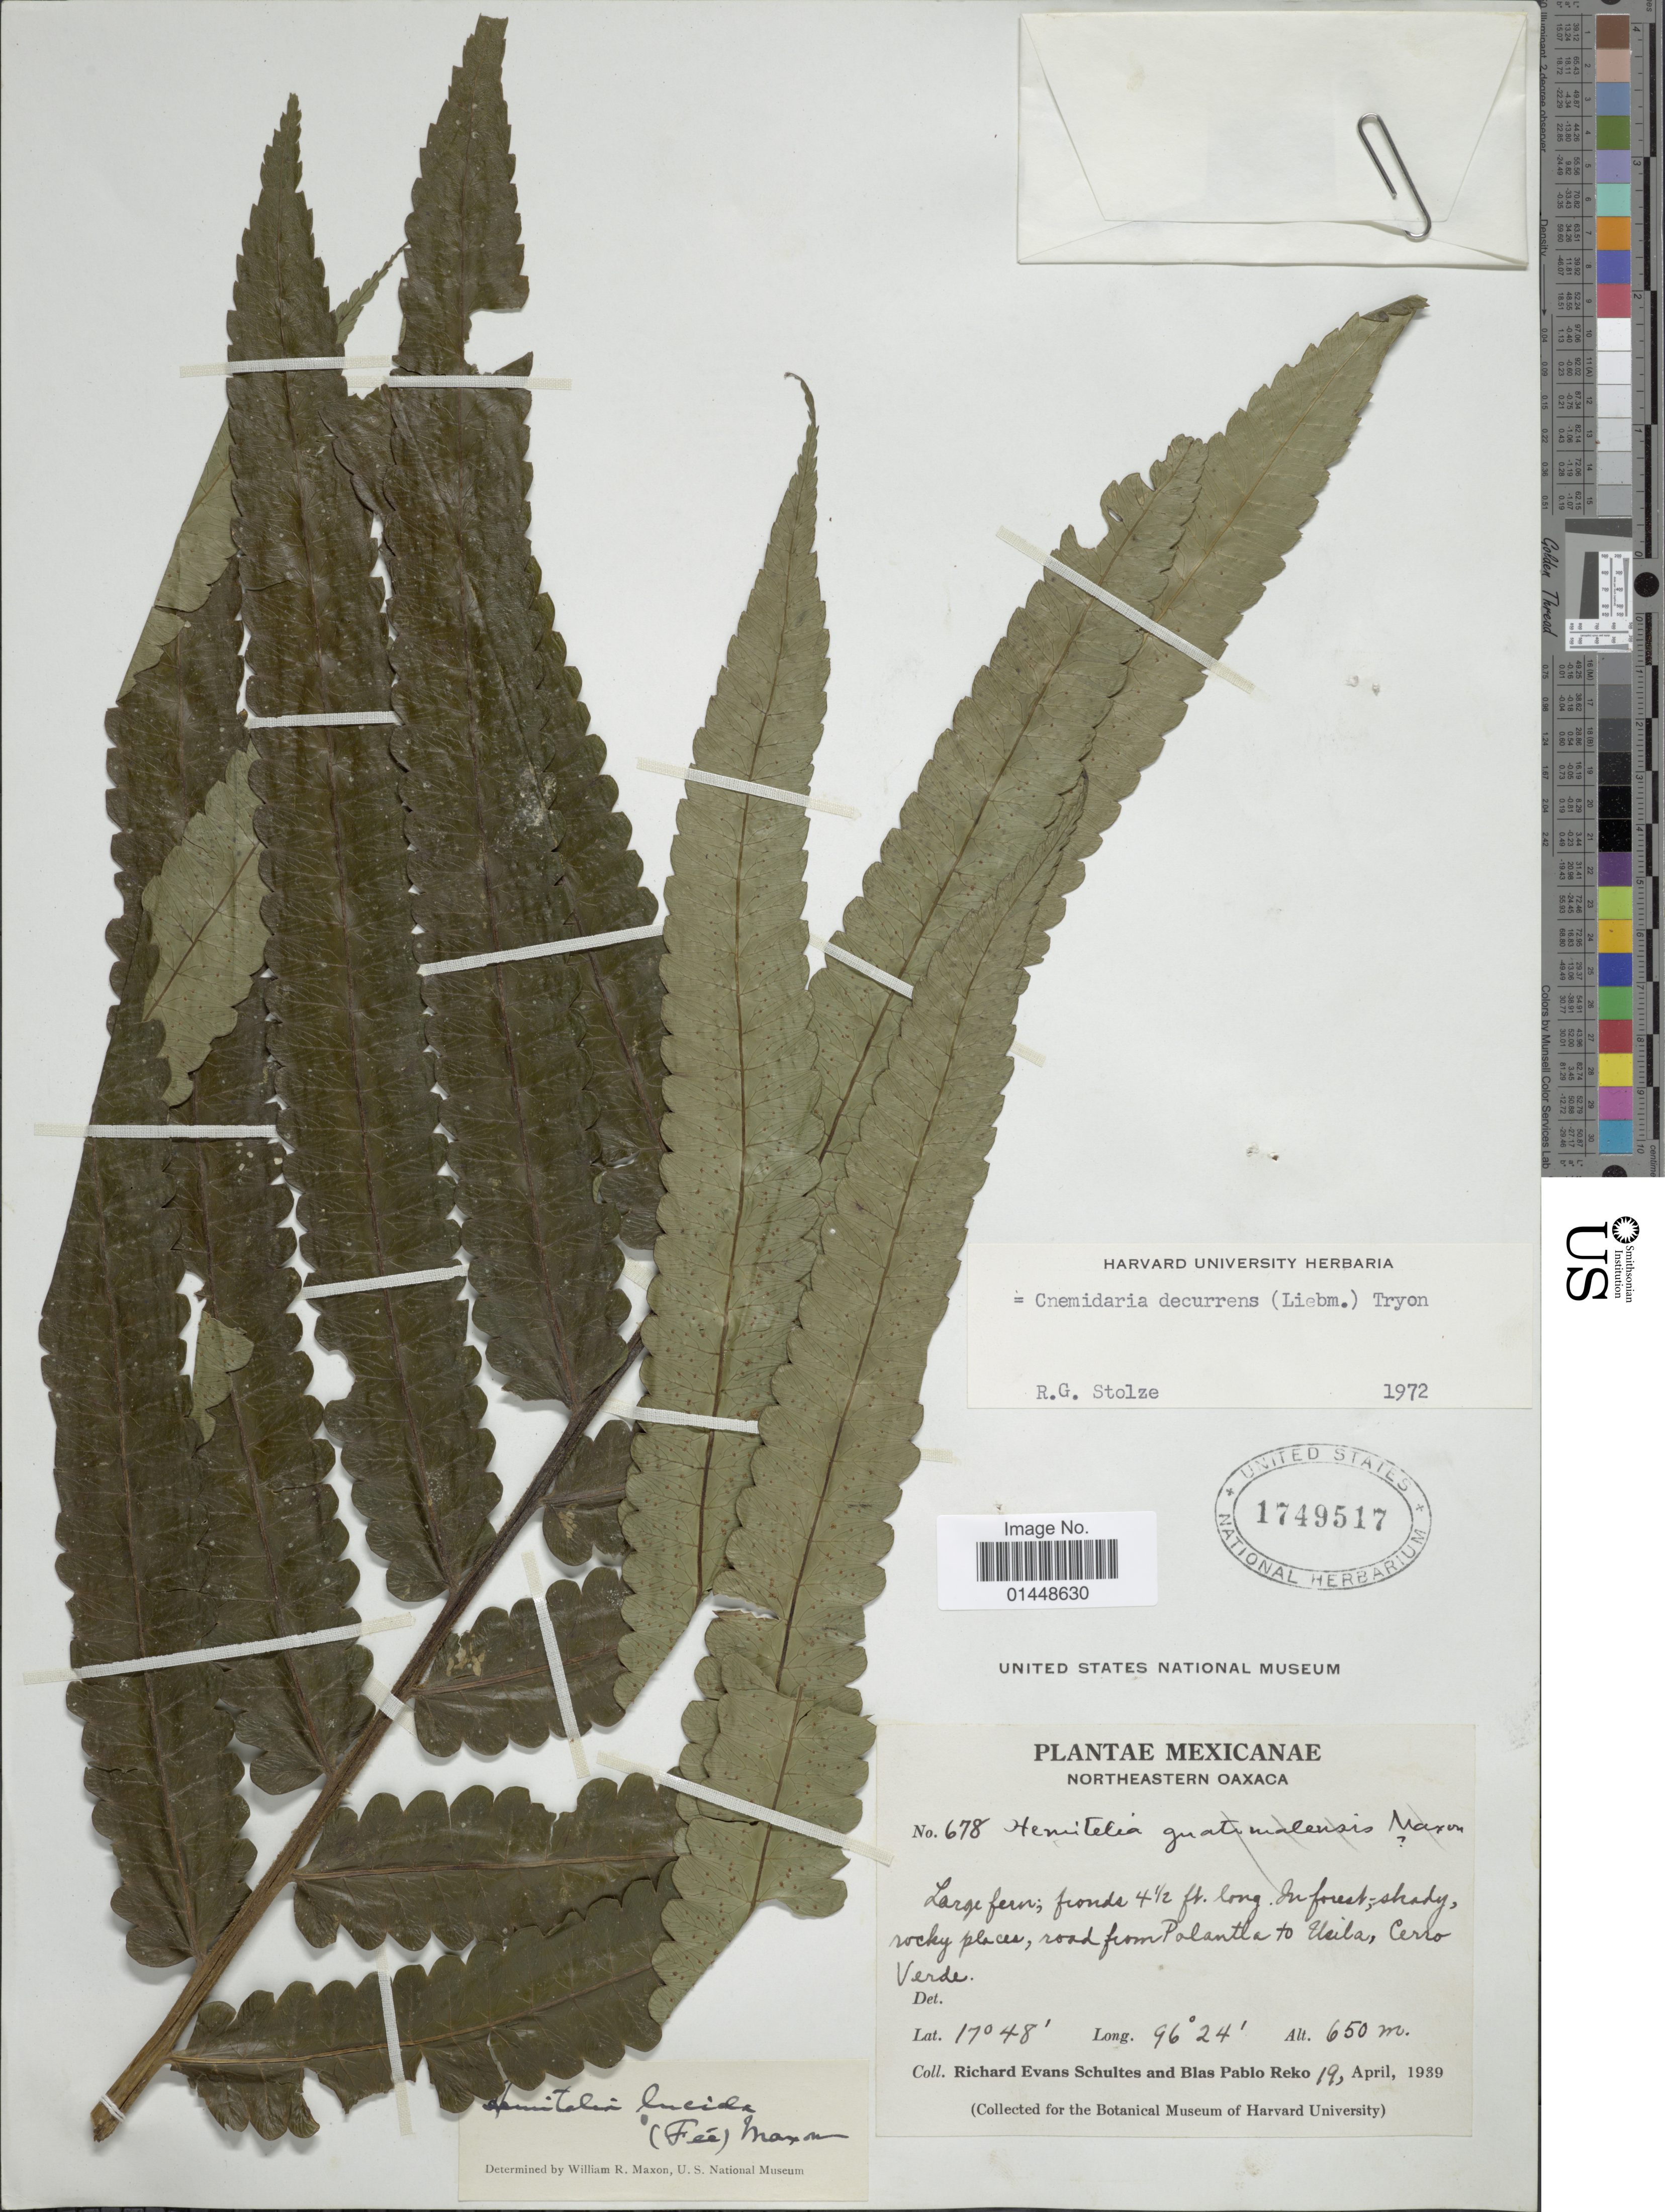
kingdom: Plantae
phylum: Tracheophyta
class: Polypodiopsida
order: Cyatheales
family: Cyatheaceae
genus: Cyathea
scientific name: Cyathea decurrens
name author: (Hook.) Copel.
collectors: R. E. Schultes & B. P. Reko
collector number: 678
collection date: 1939-04-19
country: Mexico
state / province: Oaxaca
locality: Northeastern Oaxaca. Road from Polantla to Usila, Cerro Verde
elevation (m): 650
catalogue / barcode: US 1749517